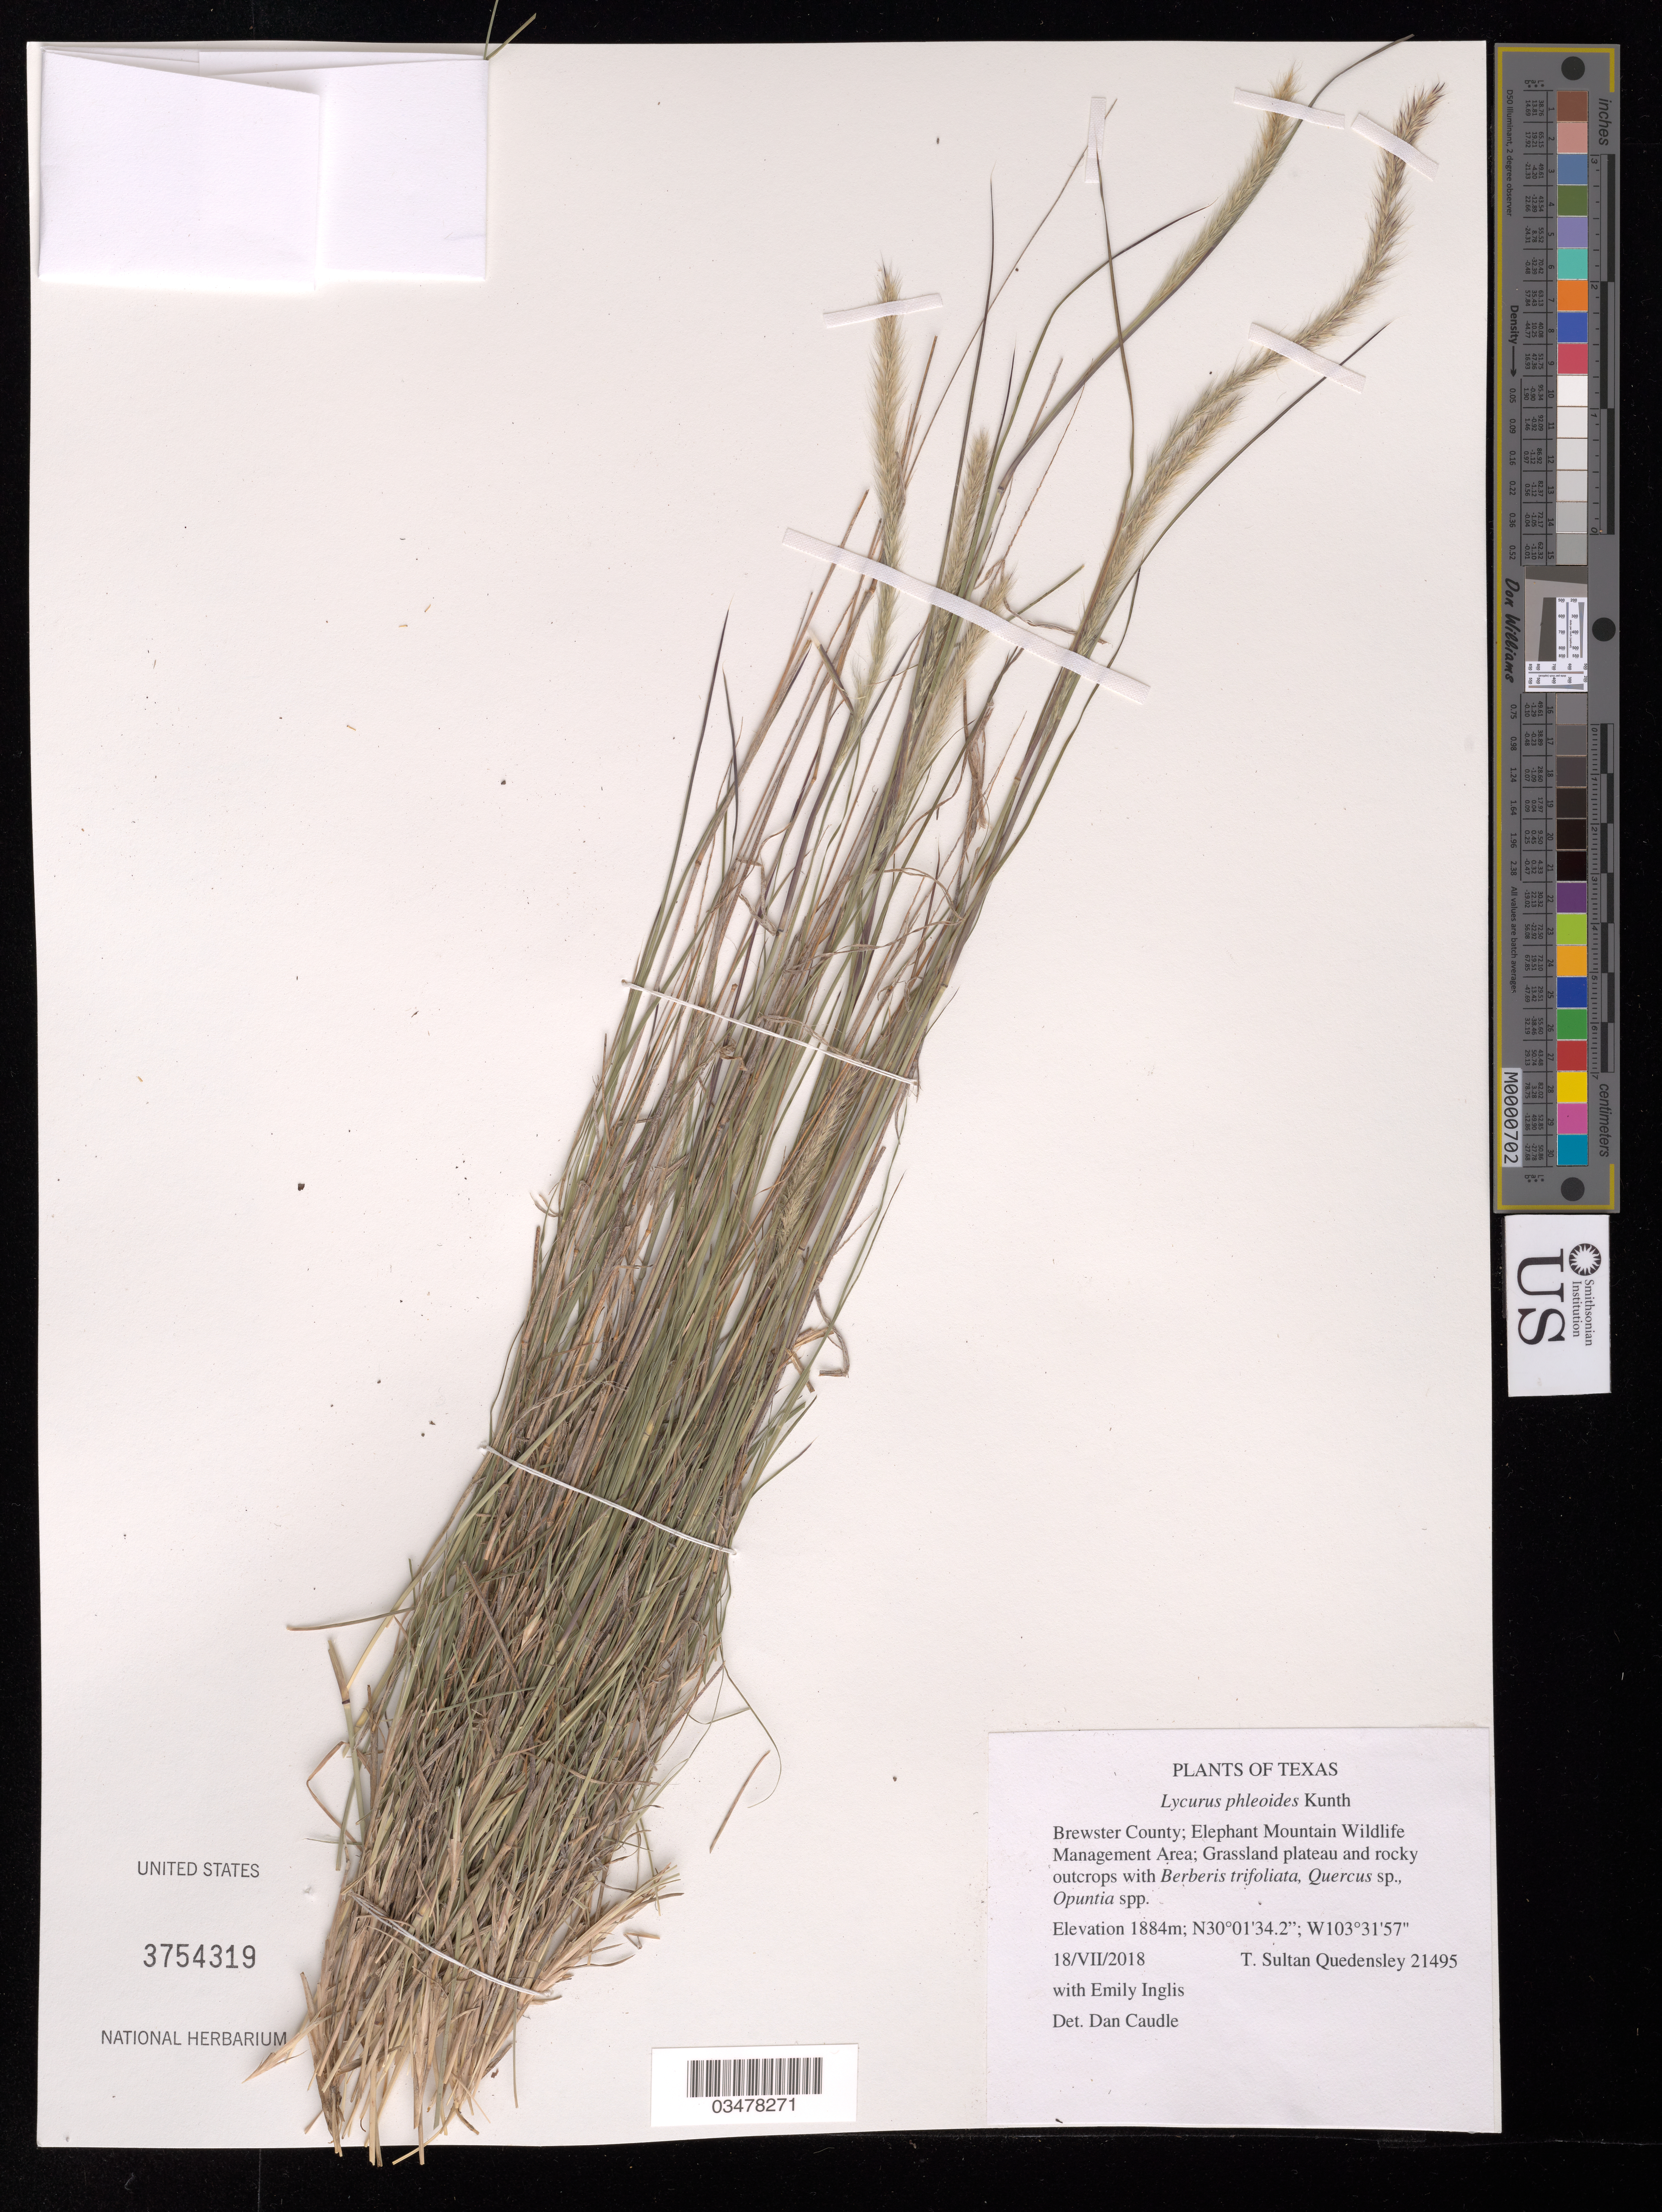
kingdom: Plantae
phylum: Tracheophyta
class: Liliopsida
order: Poales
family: Poaceae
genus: Lycurus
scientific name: Lycurus phleoides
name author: Kunth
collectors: T. S. Quedensley & E. Inglis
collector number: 21495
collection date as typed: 18 Jul 2018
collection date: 2018-07-18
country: United States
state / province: Texas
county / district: Brewster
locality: Elephant Mountain Wildlife Management Area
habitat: Grassland plateau and rocky outcrops. With Berberis trifoliata, Quercus sp., Opuntia sp.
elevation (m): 1884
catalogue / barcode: US 3754319